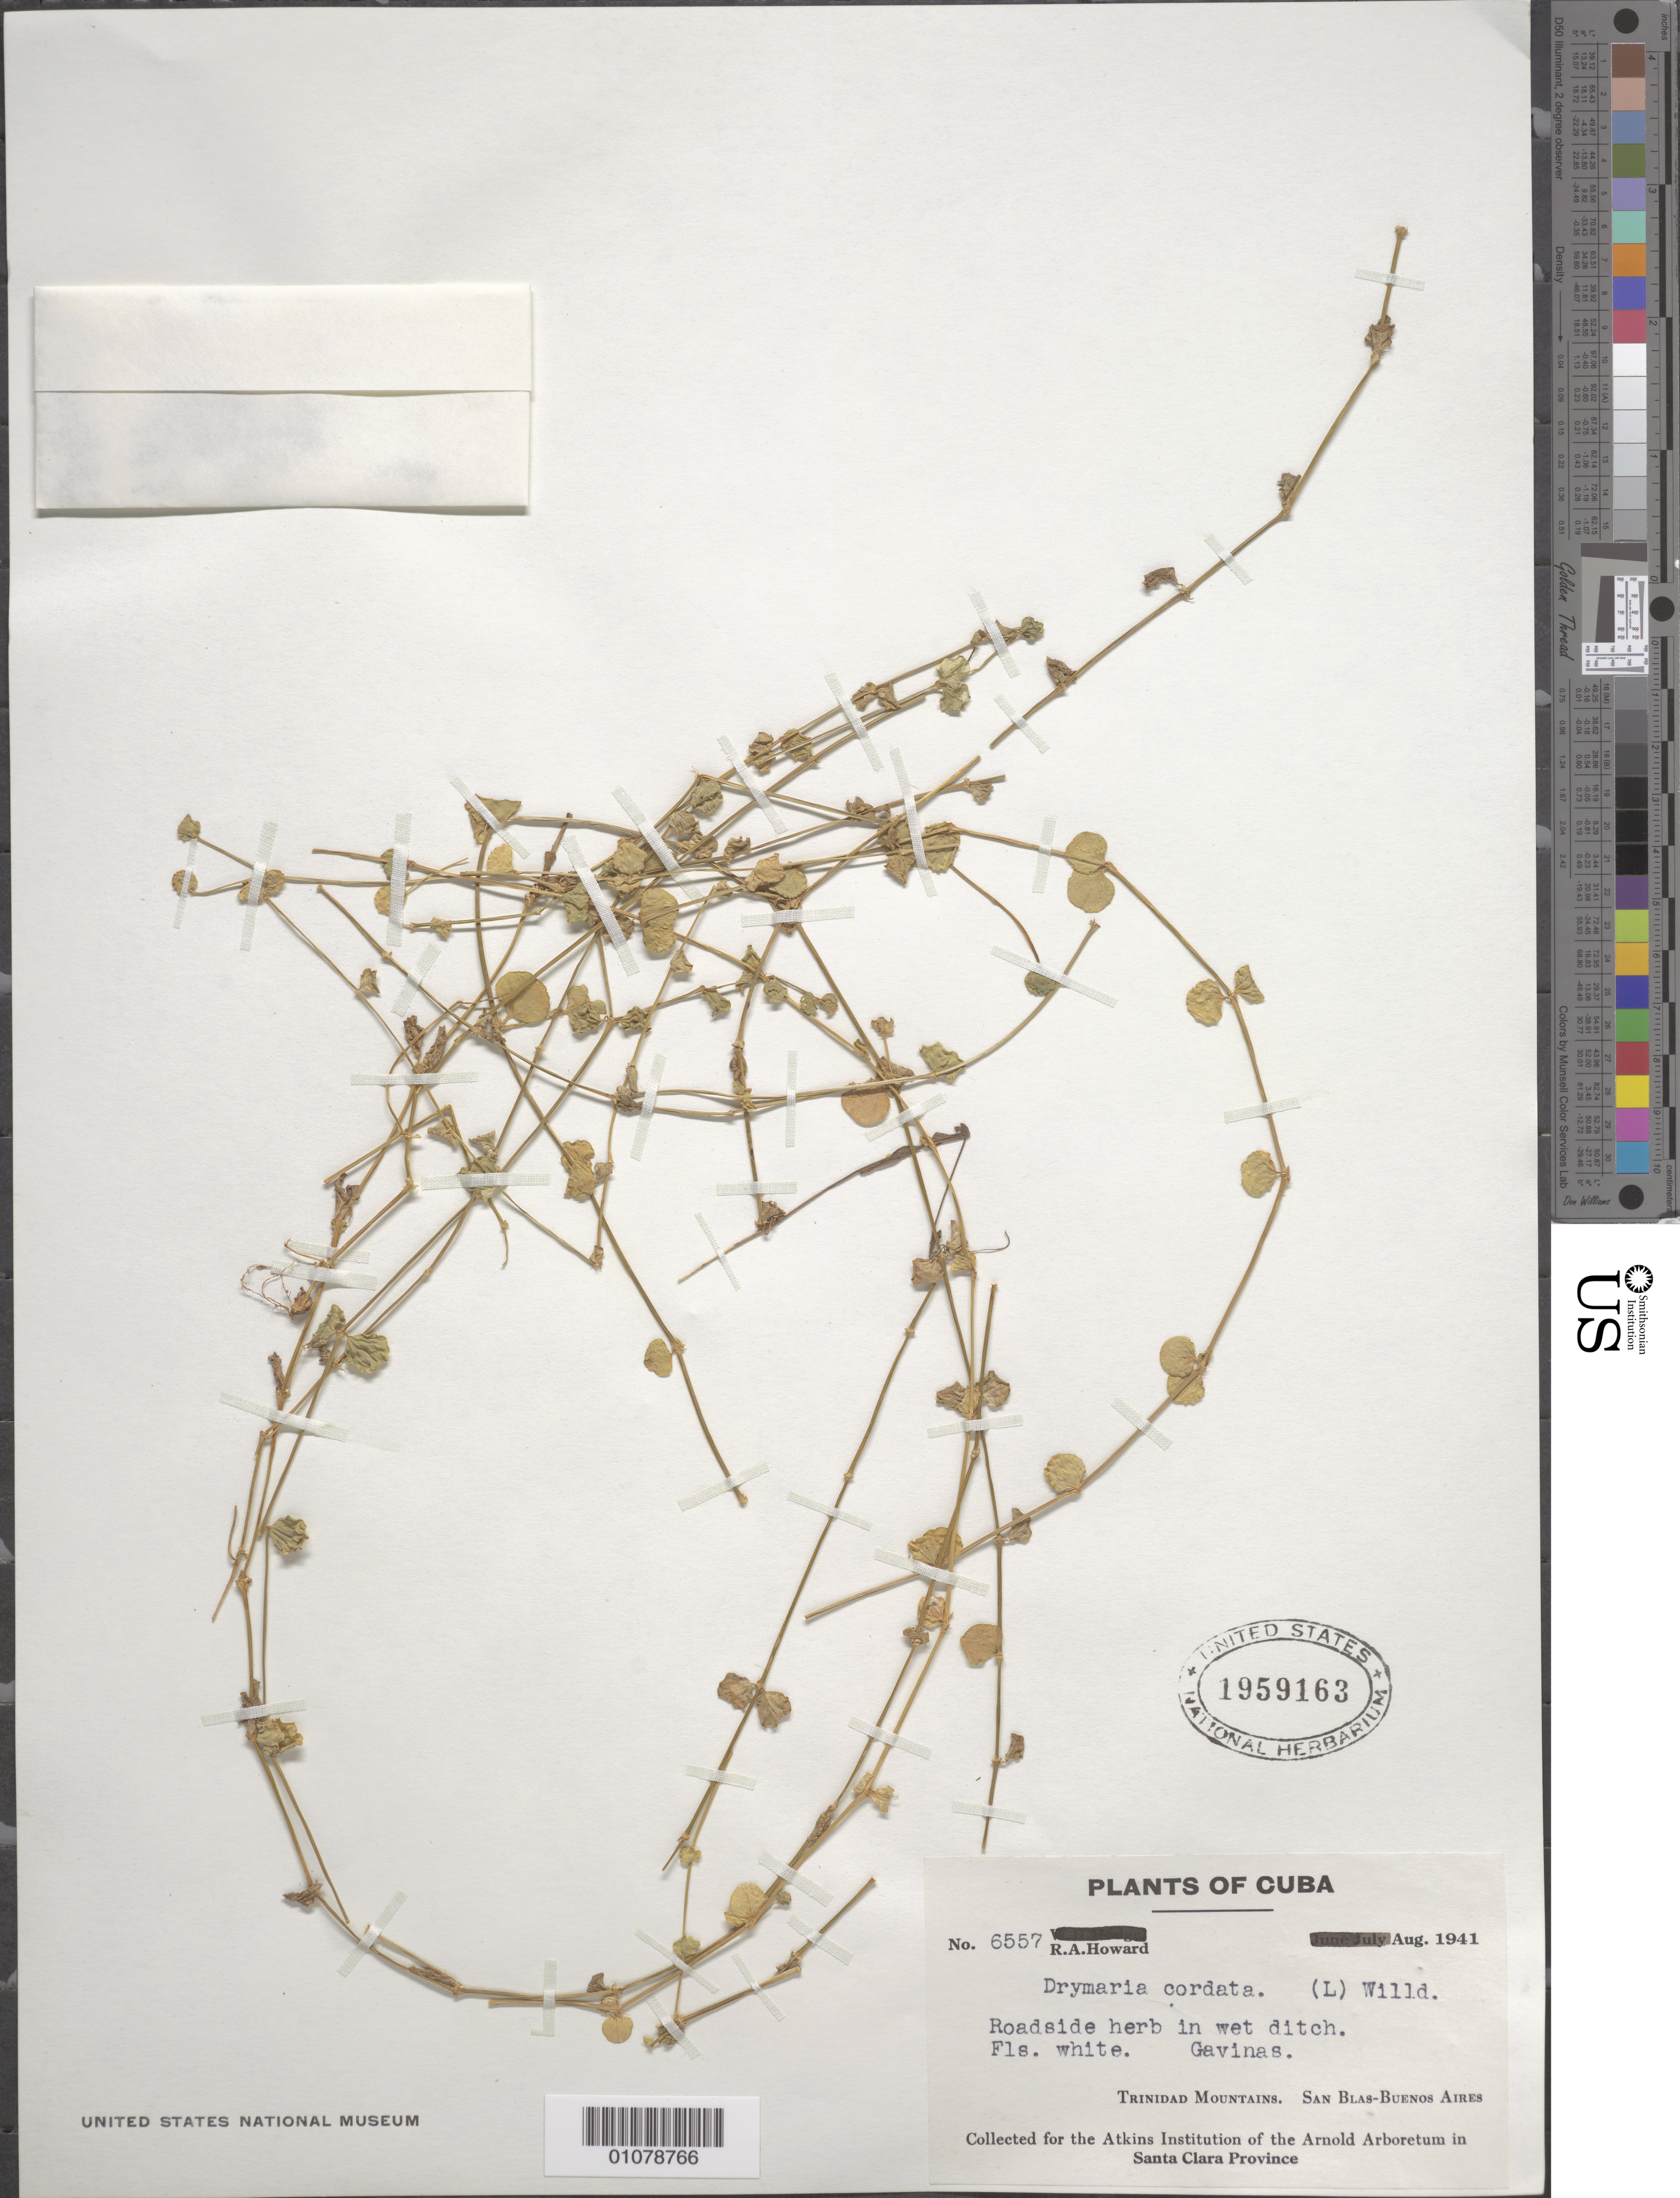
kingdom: Plantae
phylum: Tracheophyta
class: Magnoliopsida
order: Caryophyllales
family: Caryophyllaceae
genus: Drymaria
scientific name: Drymaria cordata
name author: (L.) Willd. ex Schult.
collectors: R. A. Howard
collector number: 6557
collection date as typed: Aug 1941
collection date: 1941-08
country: Cuba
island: Cuba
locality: Trinidad Mountains San Blas-Buenos Aires Gavinas (localities mentioned not all in the same province)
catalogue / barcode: US 1959163